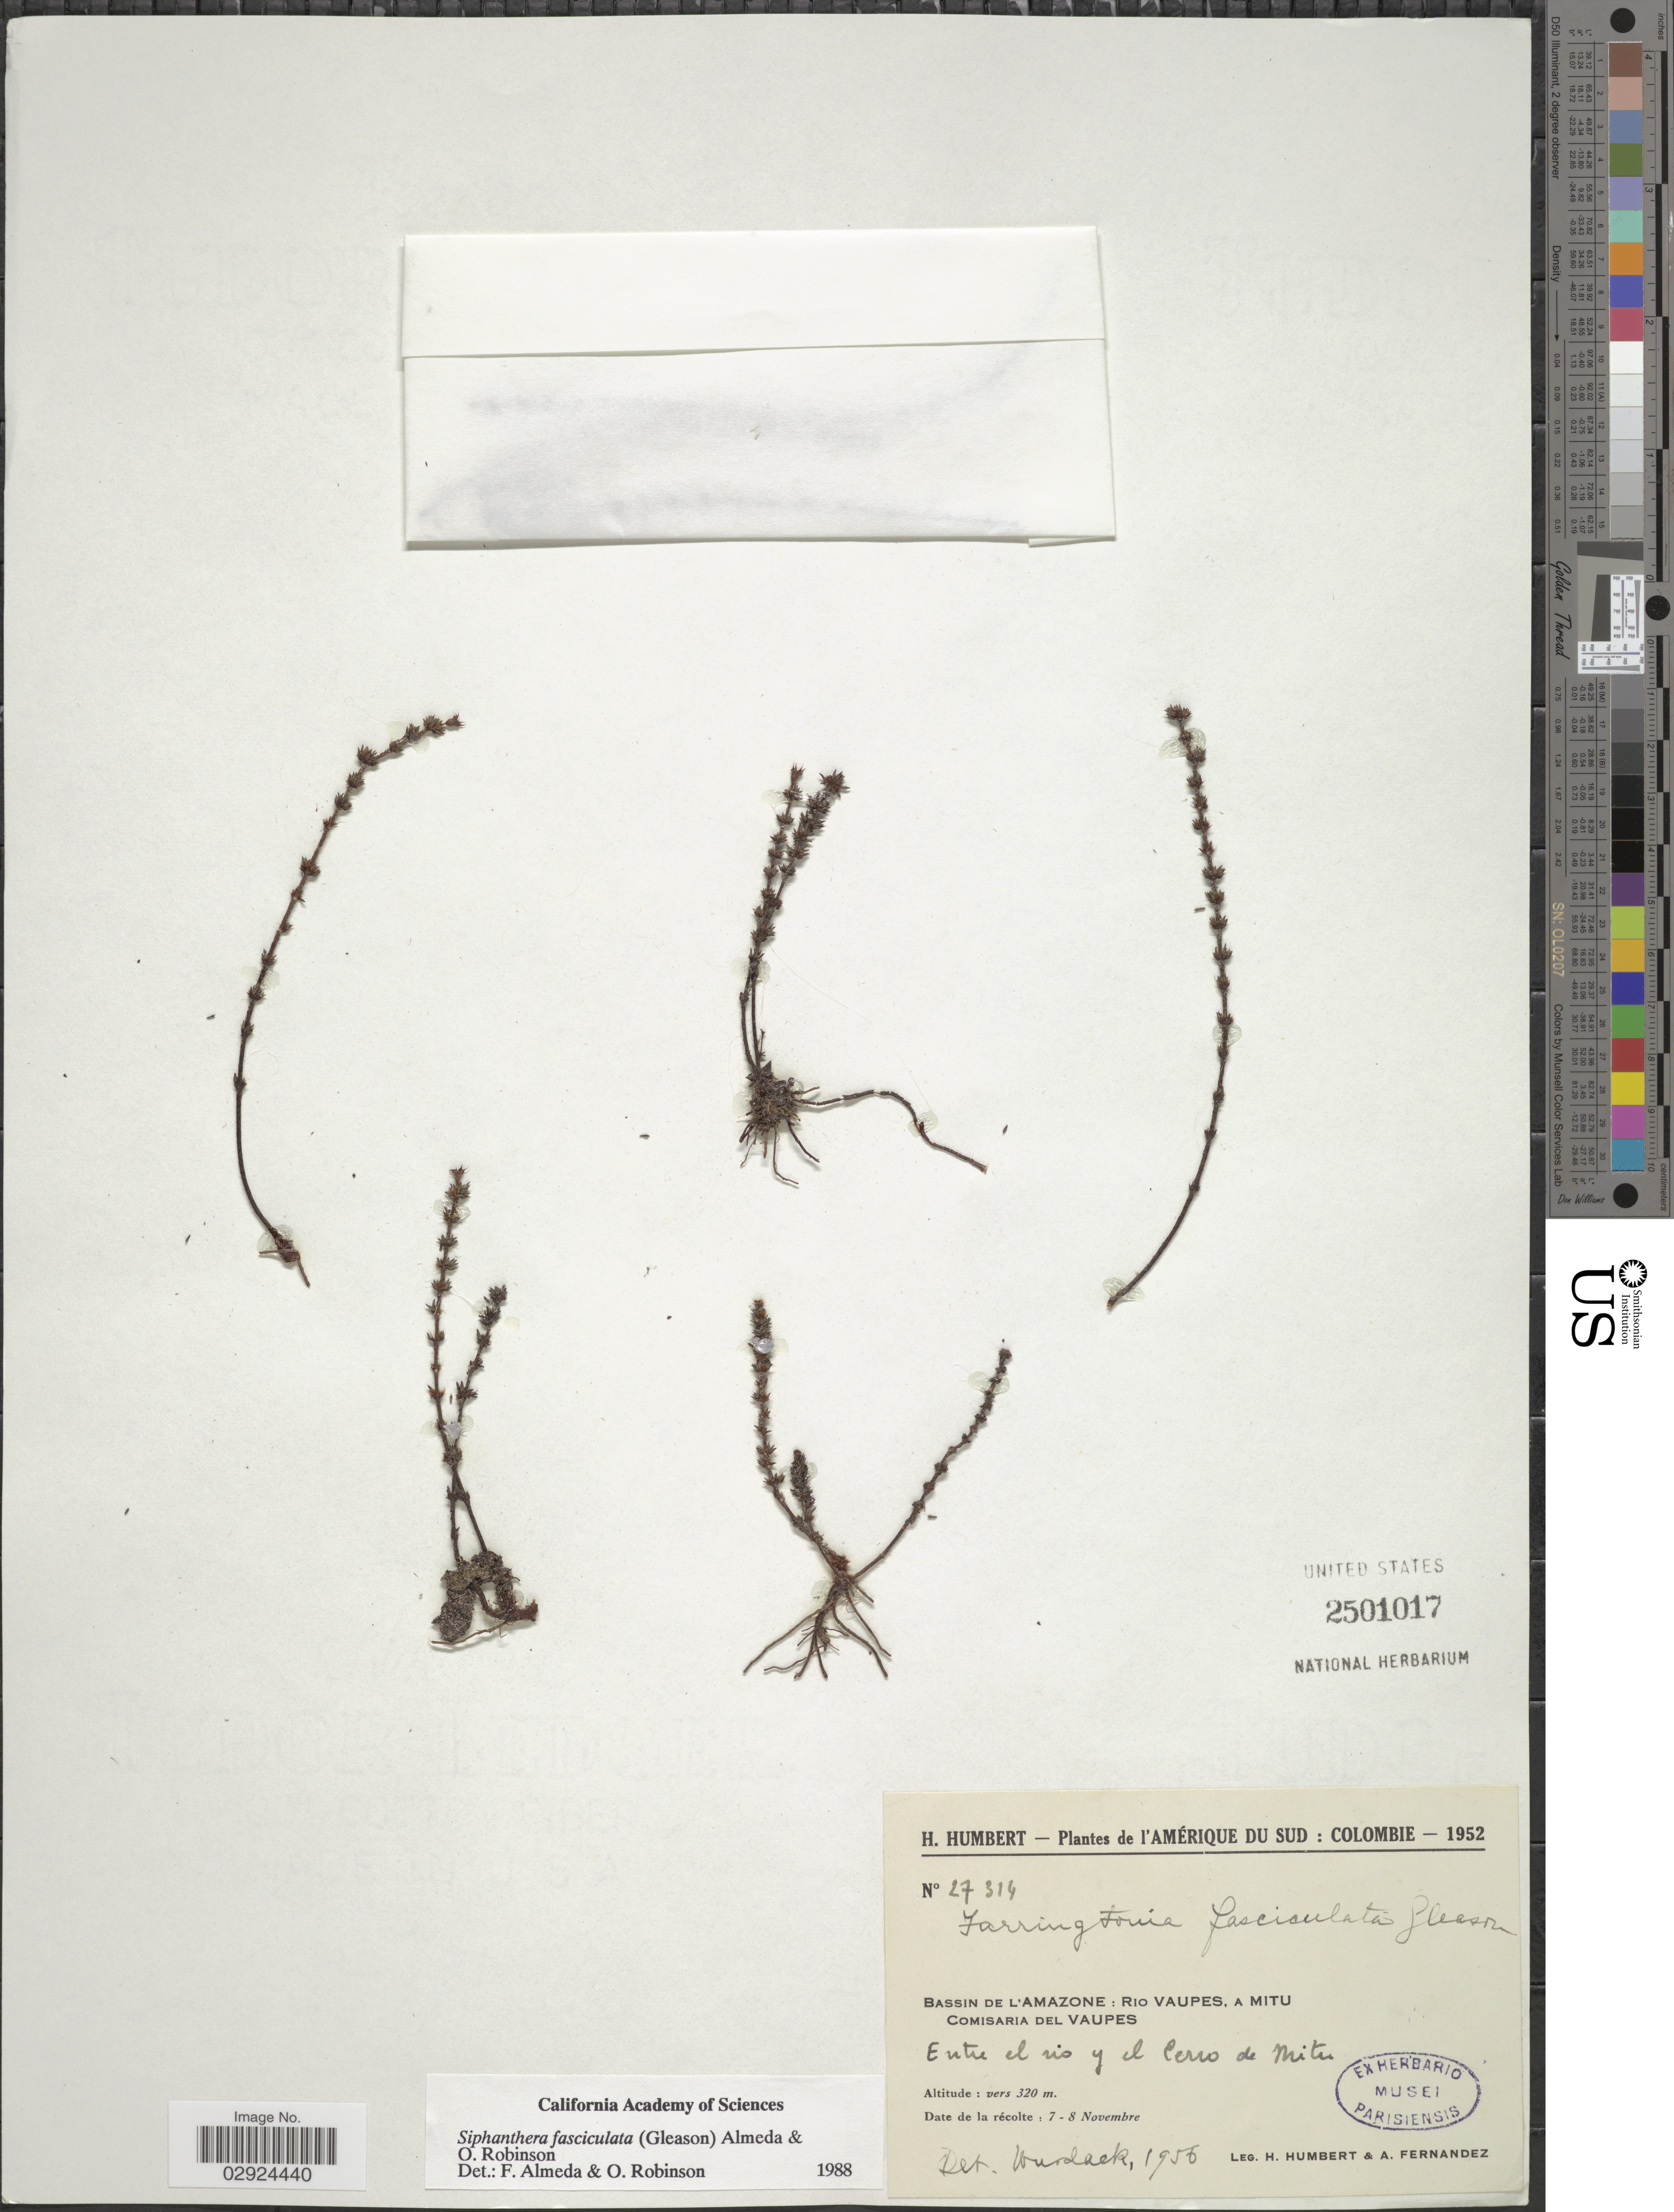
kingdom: Plantae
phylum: Tracheophyta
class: Magnoliopsida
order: Myrtales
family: Melastomataceae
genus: Siphanthera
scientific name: Siphanthera fasciculata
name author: (Gleason) Almeda & O.R. Rob.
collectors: H. Humbert & A. Fernandez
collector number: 27314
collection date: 1952-11-07/1952-11-08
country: Colombia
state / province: Vaupés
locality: L'Amérique Du Sud: Colombie, Bassin de l'Amazone: Rio Vaupes, A Mitu Comisaria del Vaupes, Entre el rio y el Cerro de Mitu.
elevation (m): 320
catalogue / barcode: US 2501017